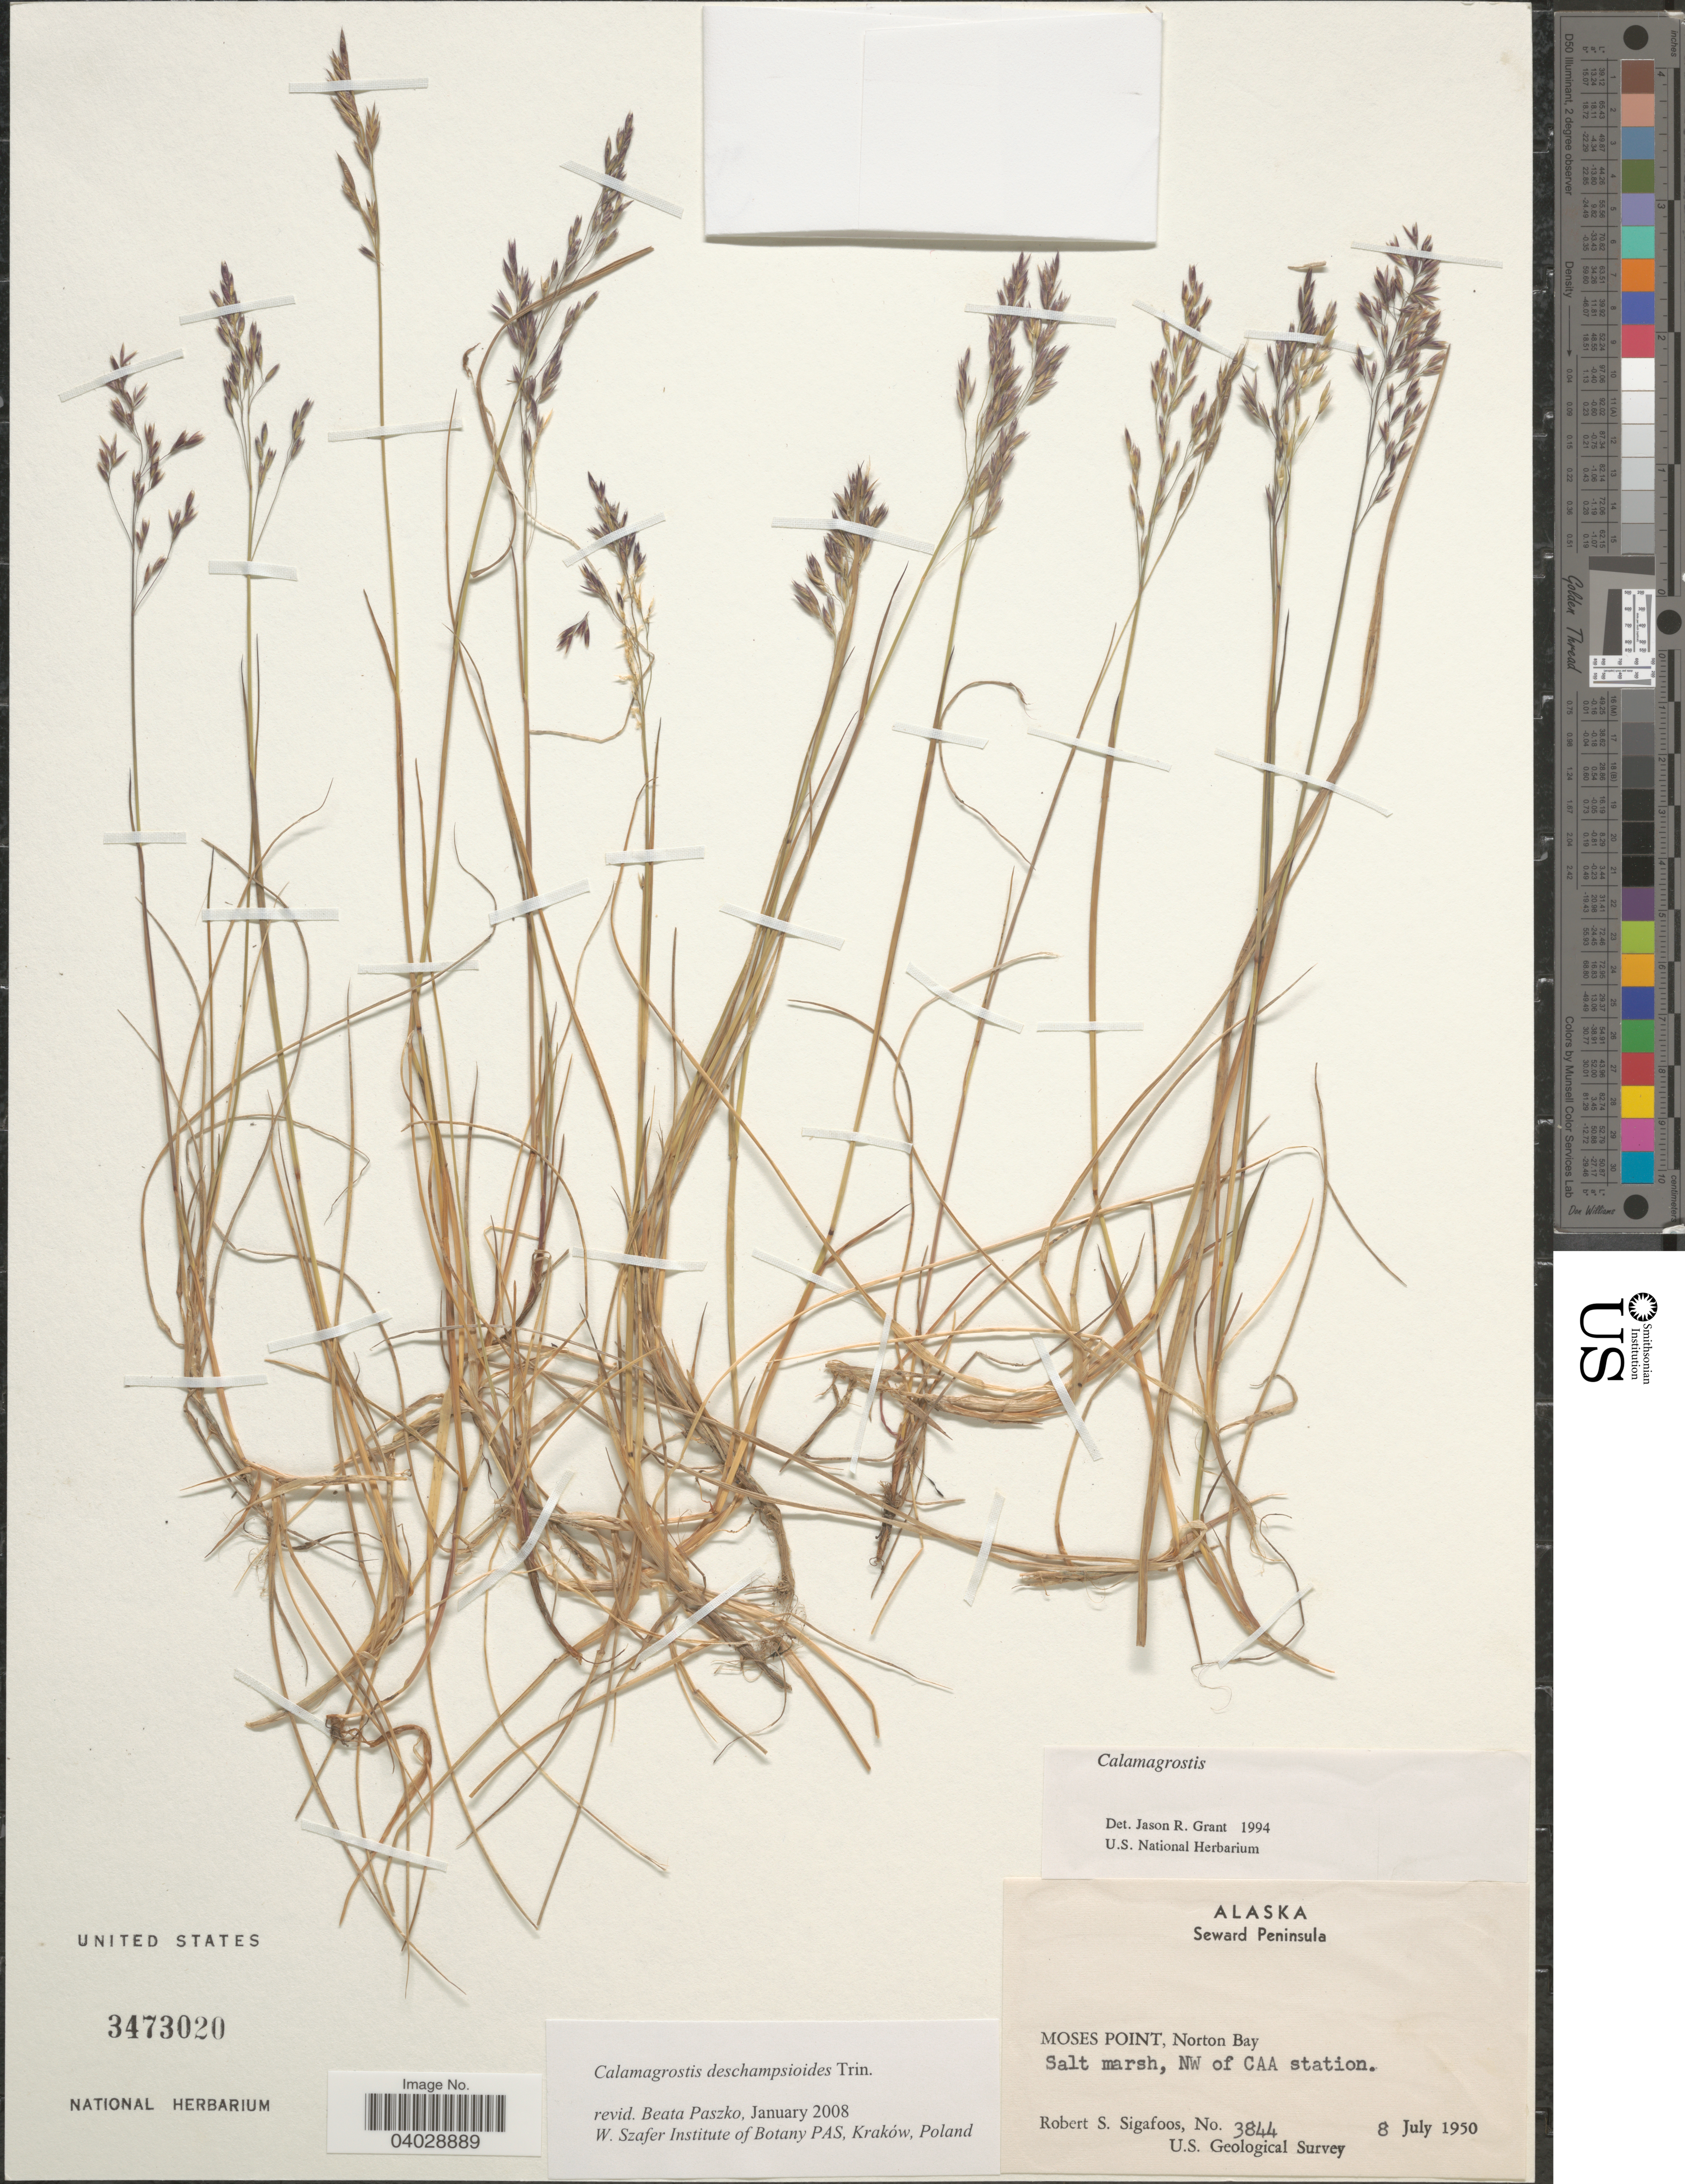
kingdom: Plantae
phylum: Tracheophyta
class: Liliopsida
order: Poales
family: Poaceae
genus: Calamagrostis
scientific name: Calamagrostis deschampsioides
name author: Trin.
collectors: R. Sigafoos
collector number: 3844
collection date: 1950-07-08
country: United States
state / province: Alaska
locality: Seward Peninsula. Moses Point, Norton Bay. NW of CAA station.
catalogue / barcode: US 3473020